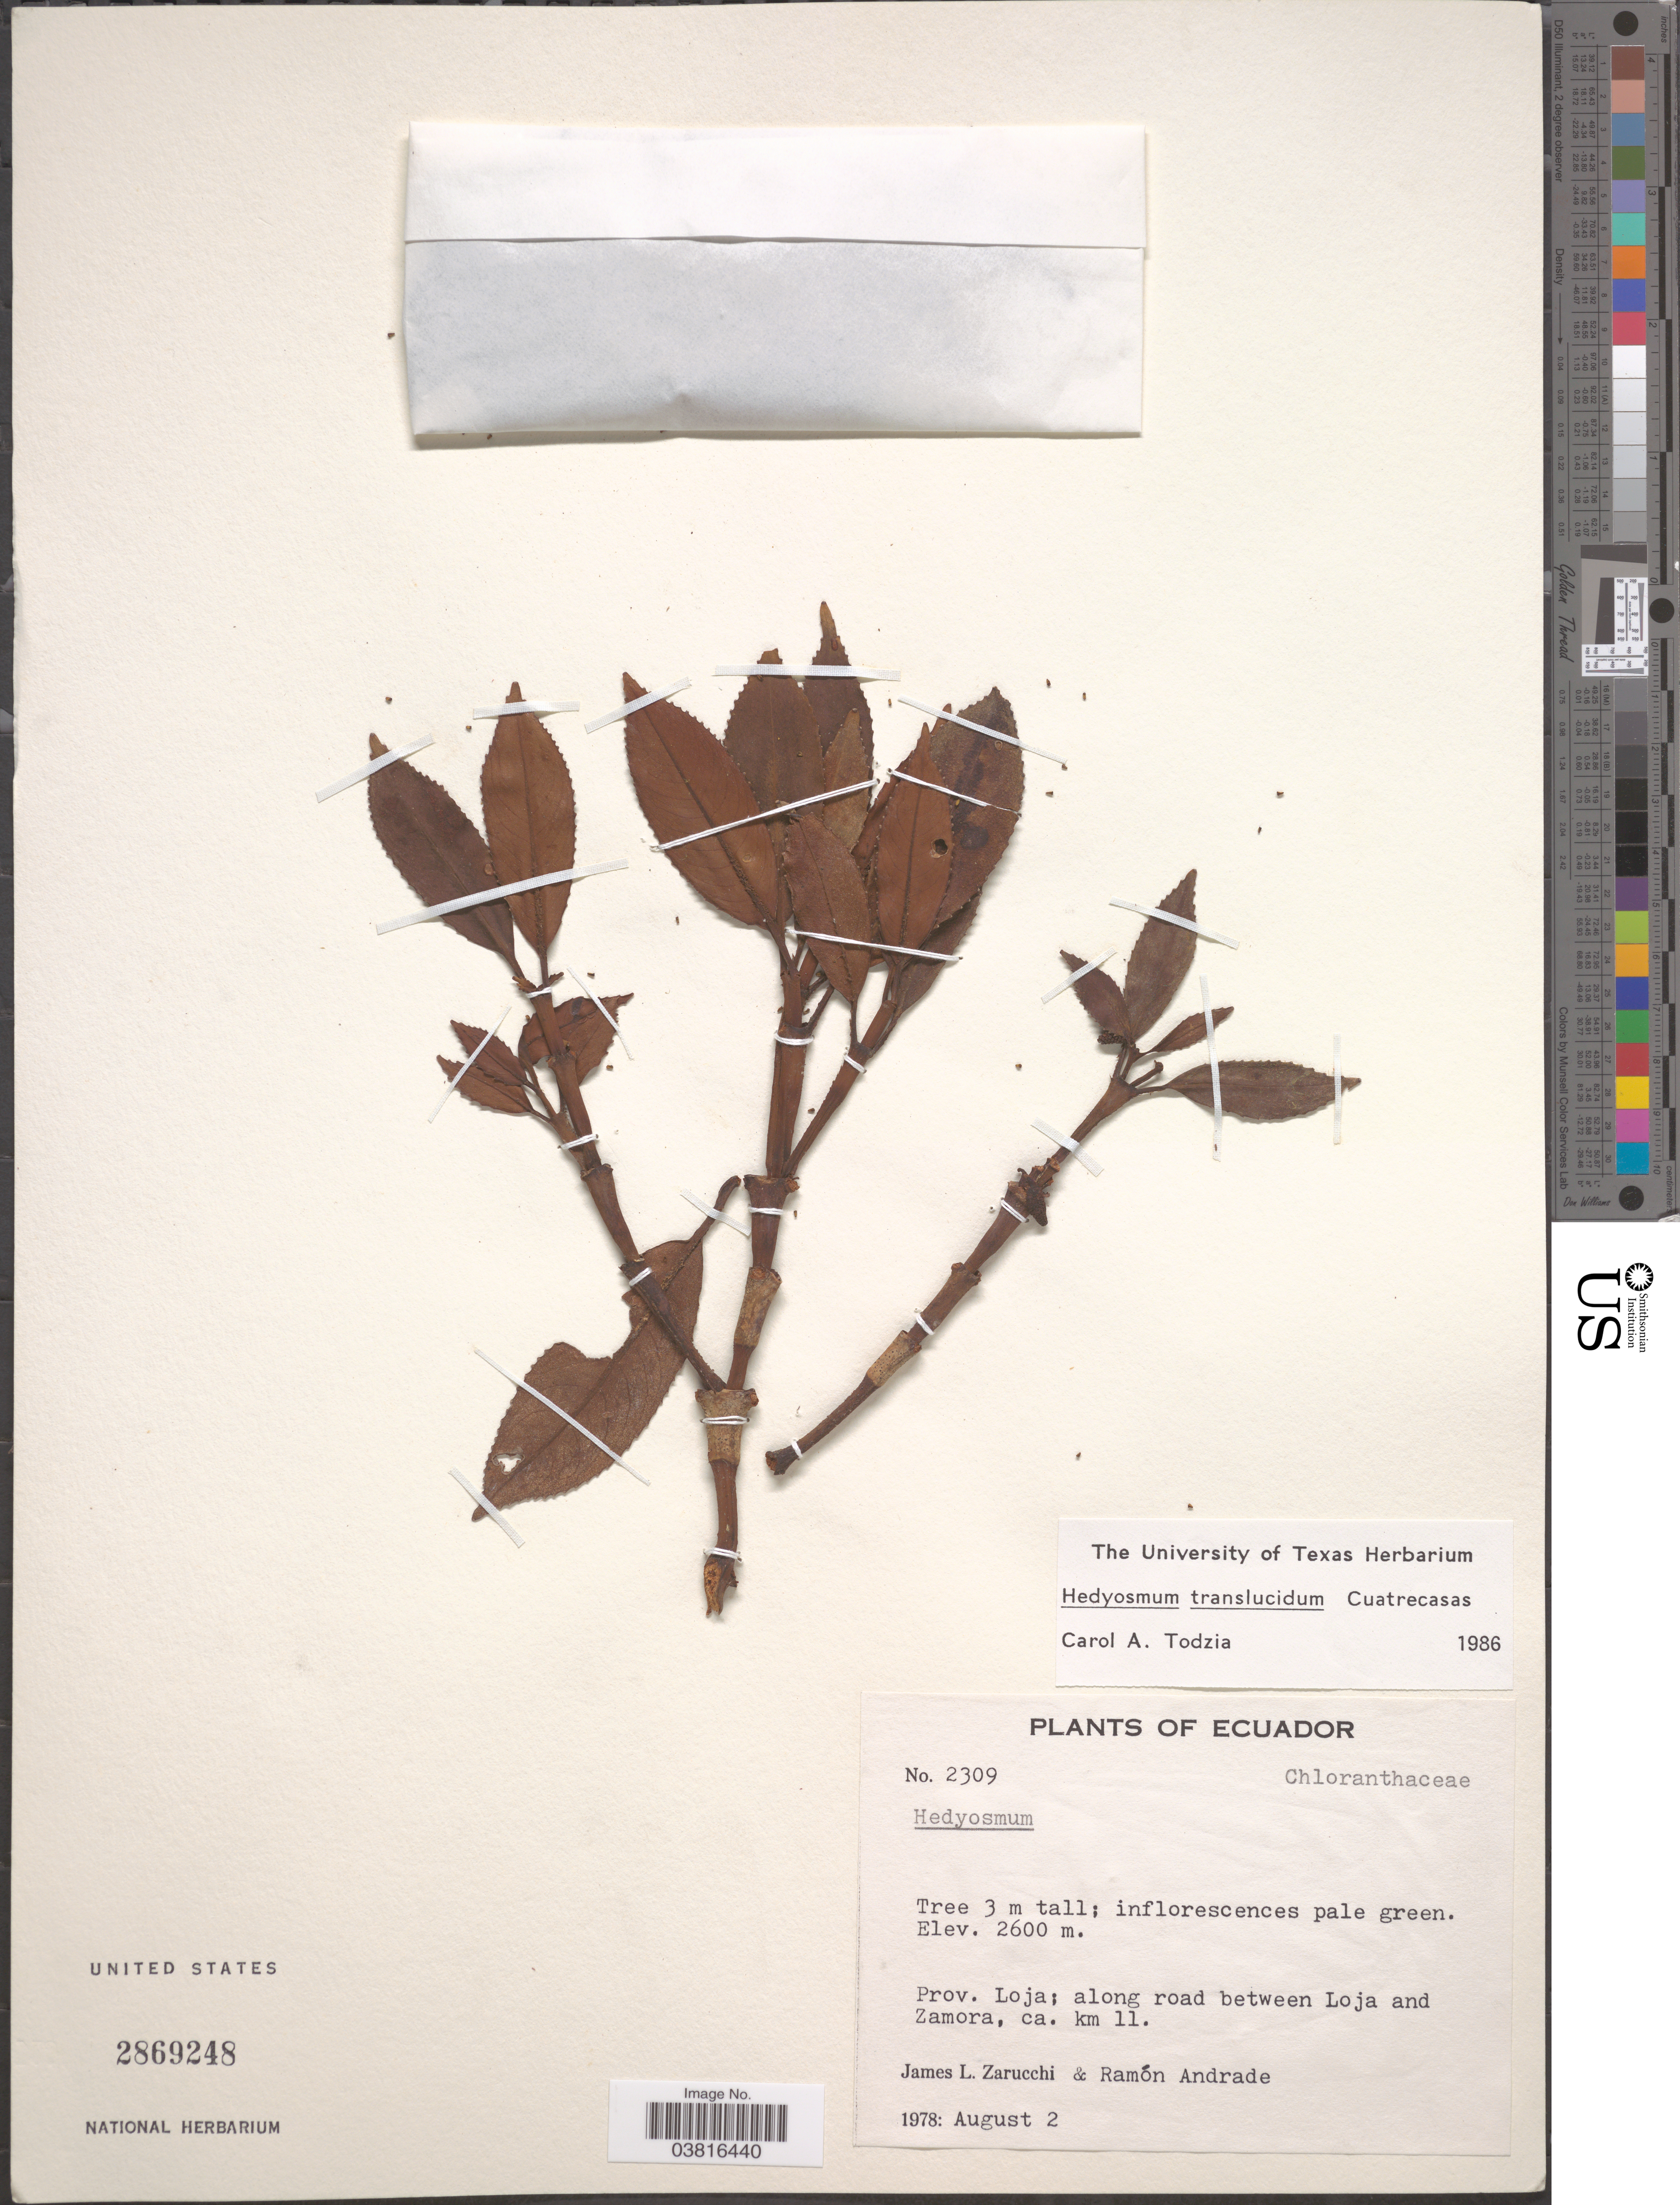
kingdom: Plantae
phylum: Tracheophyta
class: Magnoliopsida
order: Chloranthales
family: Chloranthaceae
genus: Hedyosmum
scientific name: Hedyosmum translucidum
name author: Cuatrec.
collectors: J. L. Zarucchi & R. Andrade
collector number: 2309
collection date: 1978-08-02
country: Ecuador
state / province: Loja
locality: Along road between Loja and Zamora, ca. km 11.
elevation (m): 2600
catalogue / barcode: US 2869248